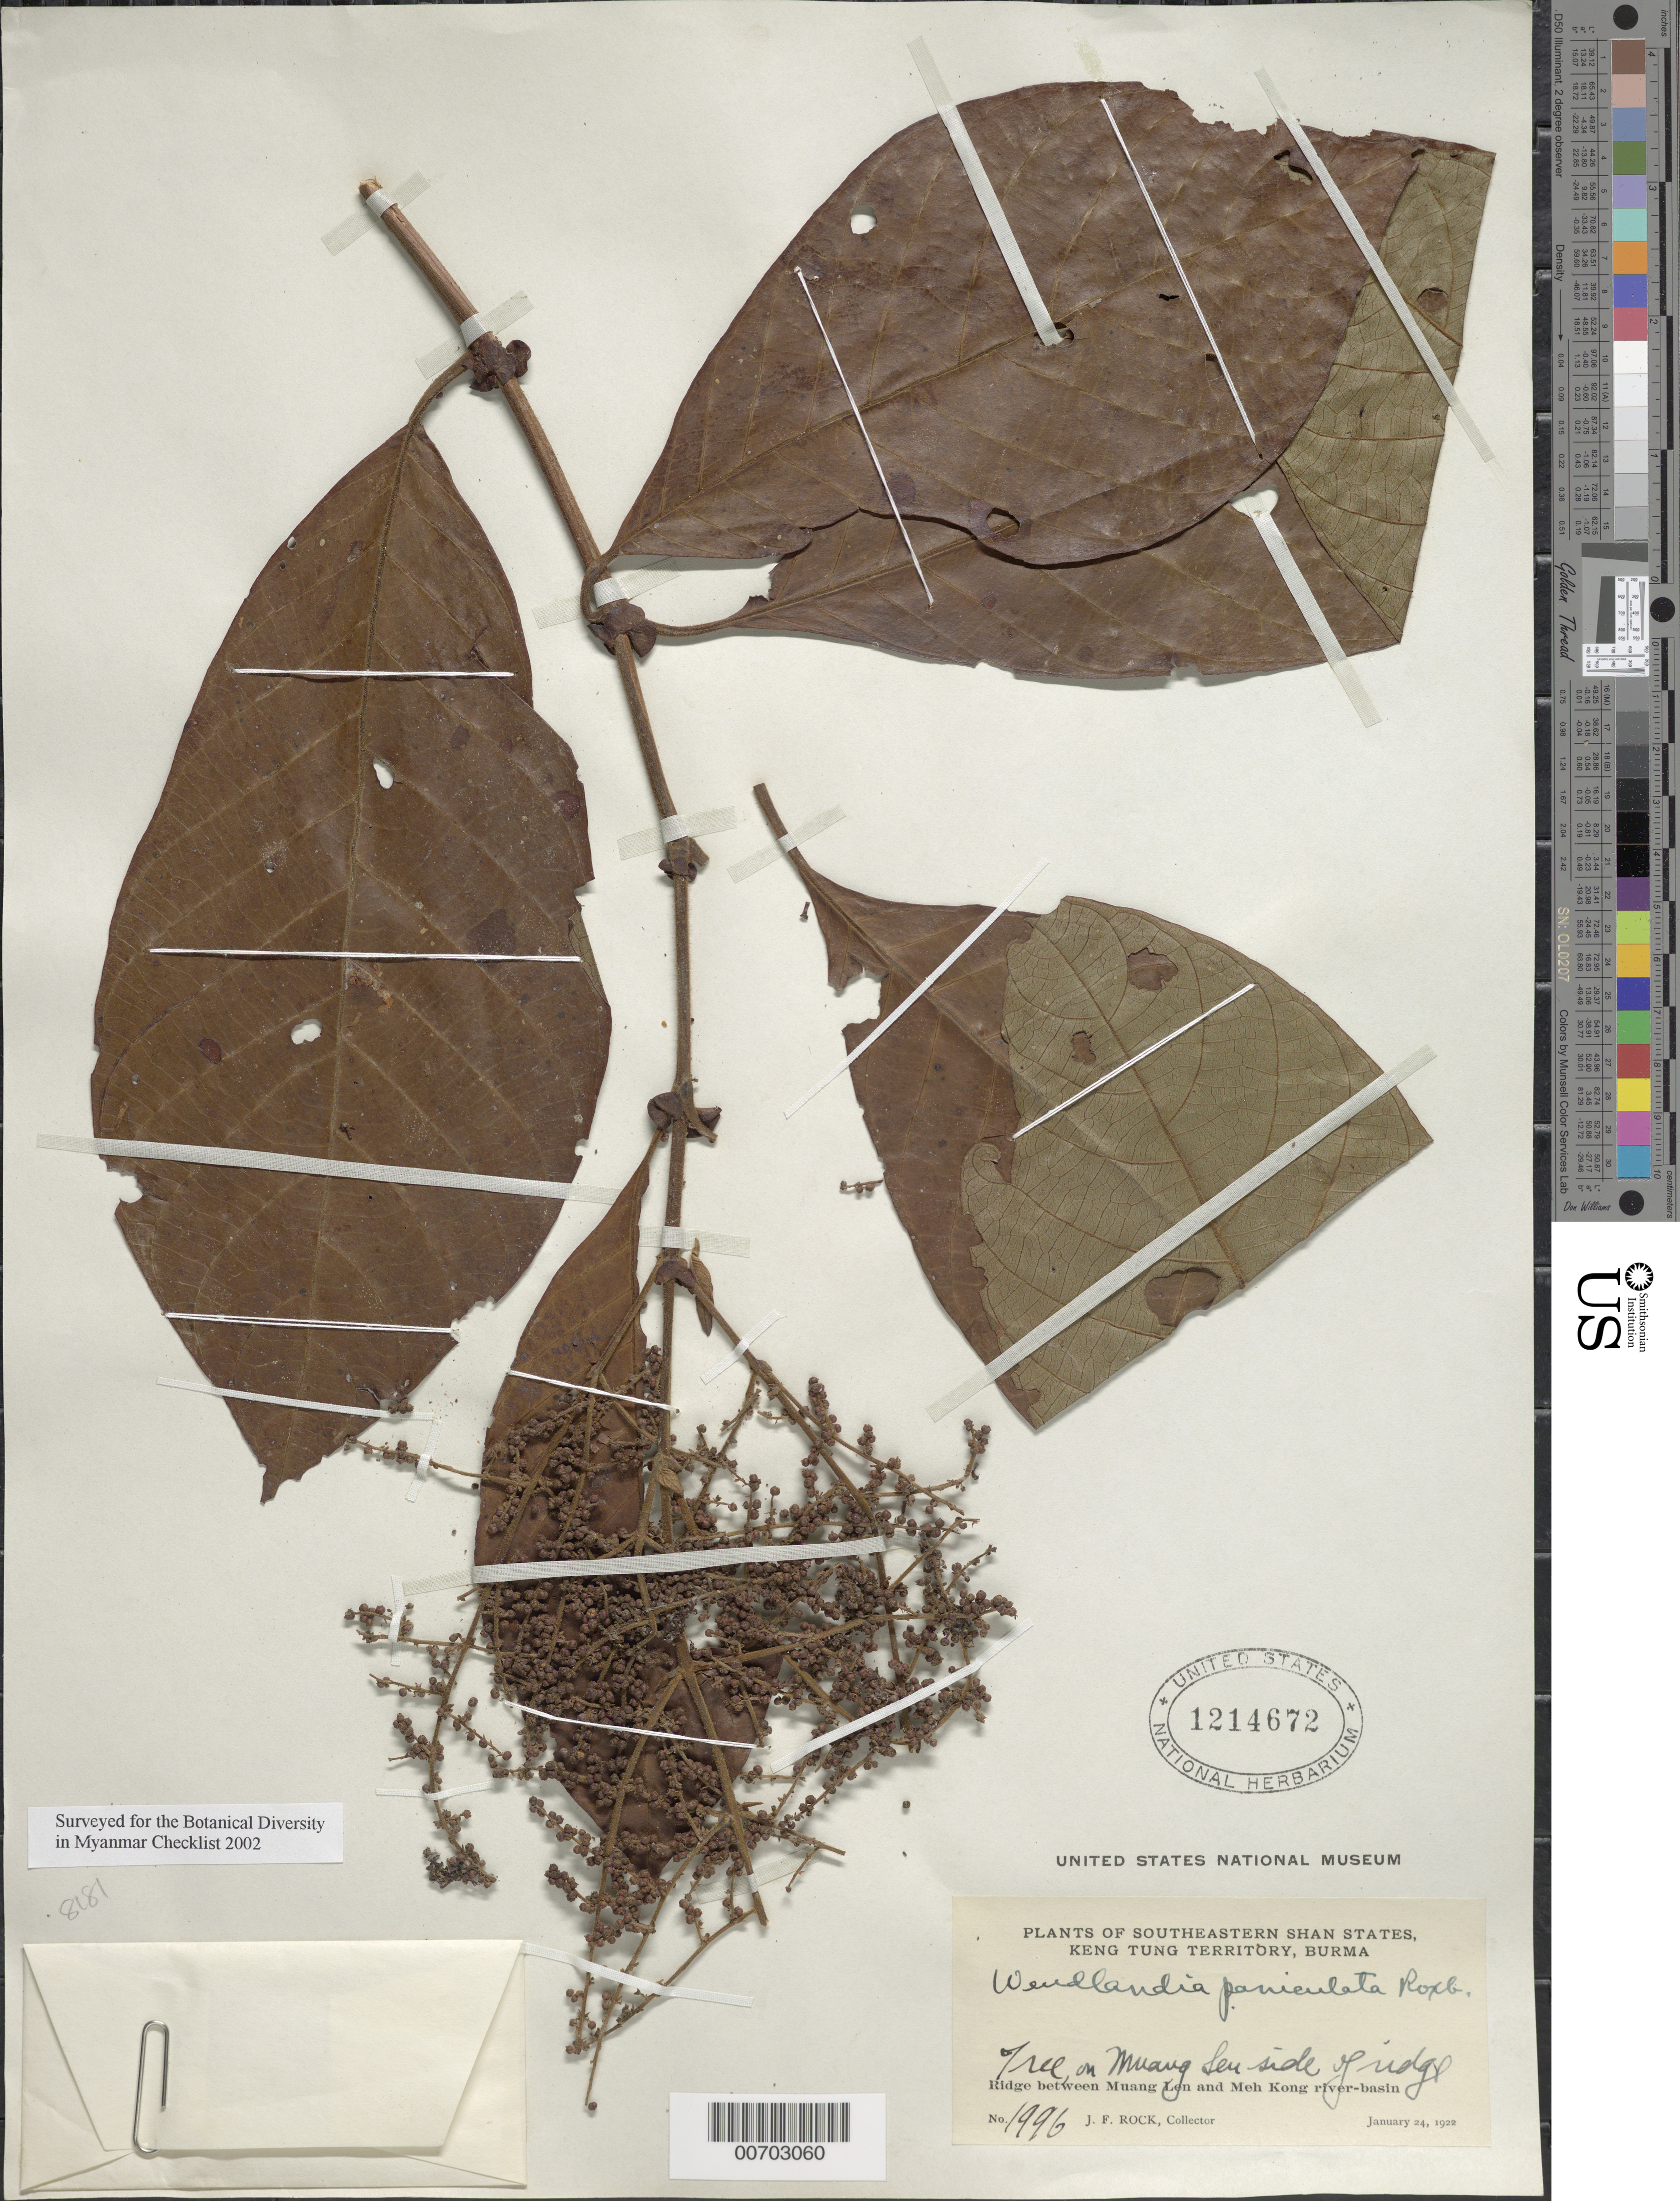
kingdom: Plantae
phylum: Tracheophyta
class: Magnoliopsida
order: Gentianales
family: Rubiaceae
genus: Wendlandia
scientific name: Wendlandia paniculata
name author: (Roxb.) DC.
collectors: J. F. Rock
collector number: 1996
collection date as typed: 24 Jan 1922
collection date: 1922-01-24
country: Myanmar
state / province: Shan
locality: Southeastern Shan States, Keng Tung Terr., betw. Muang Len and Meh Kong river basin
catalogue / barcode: US 1214672